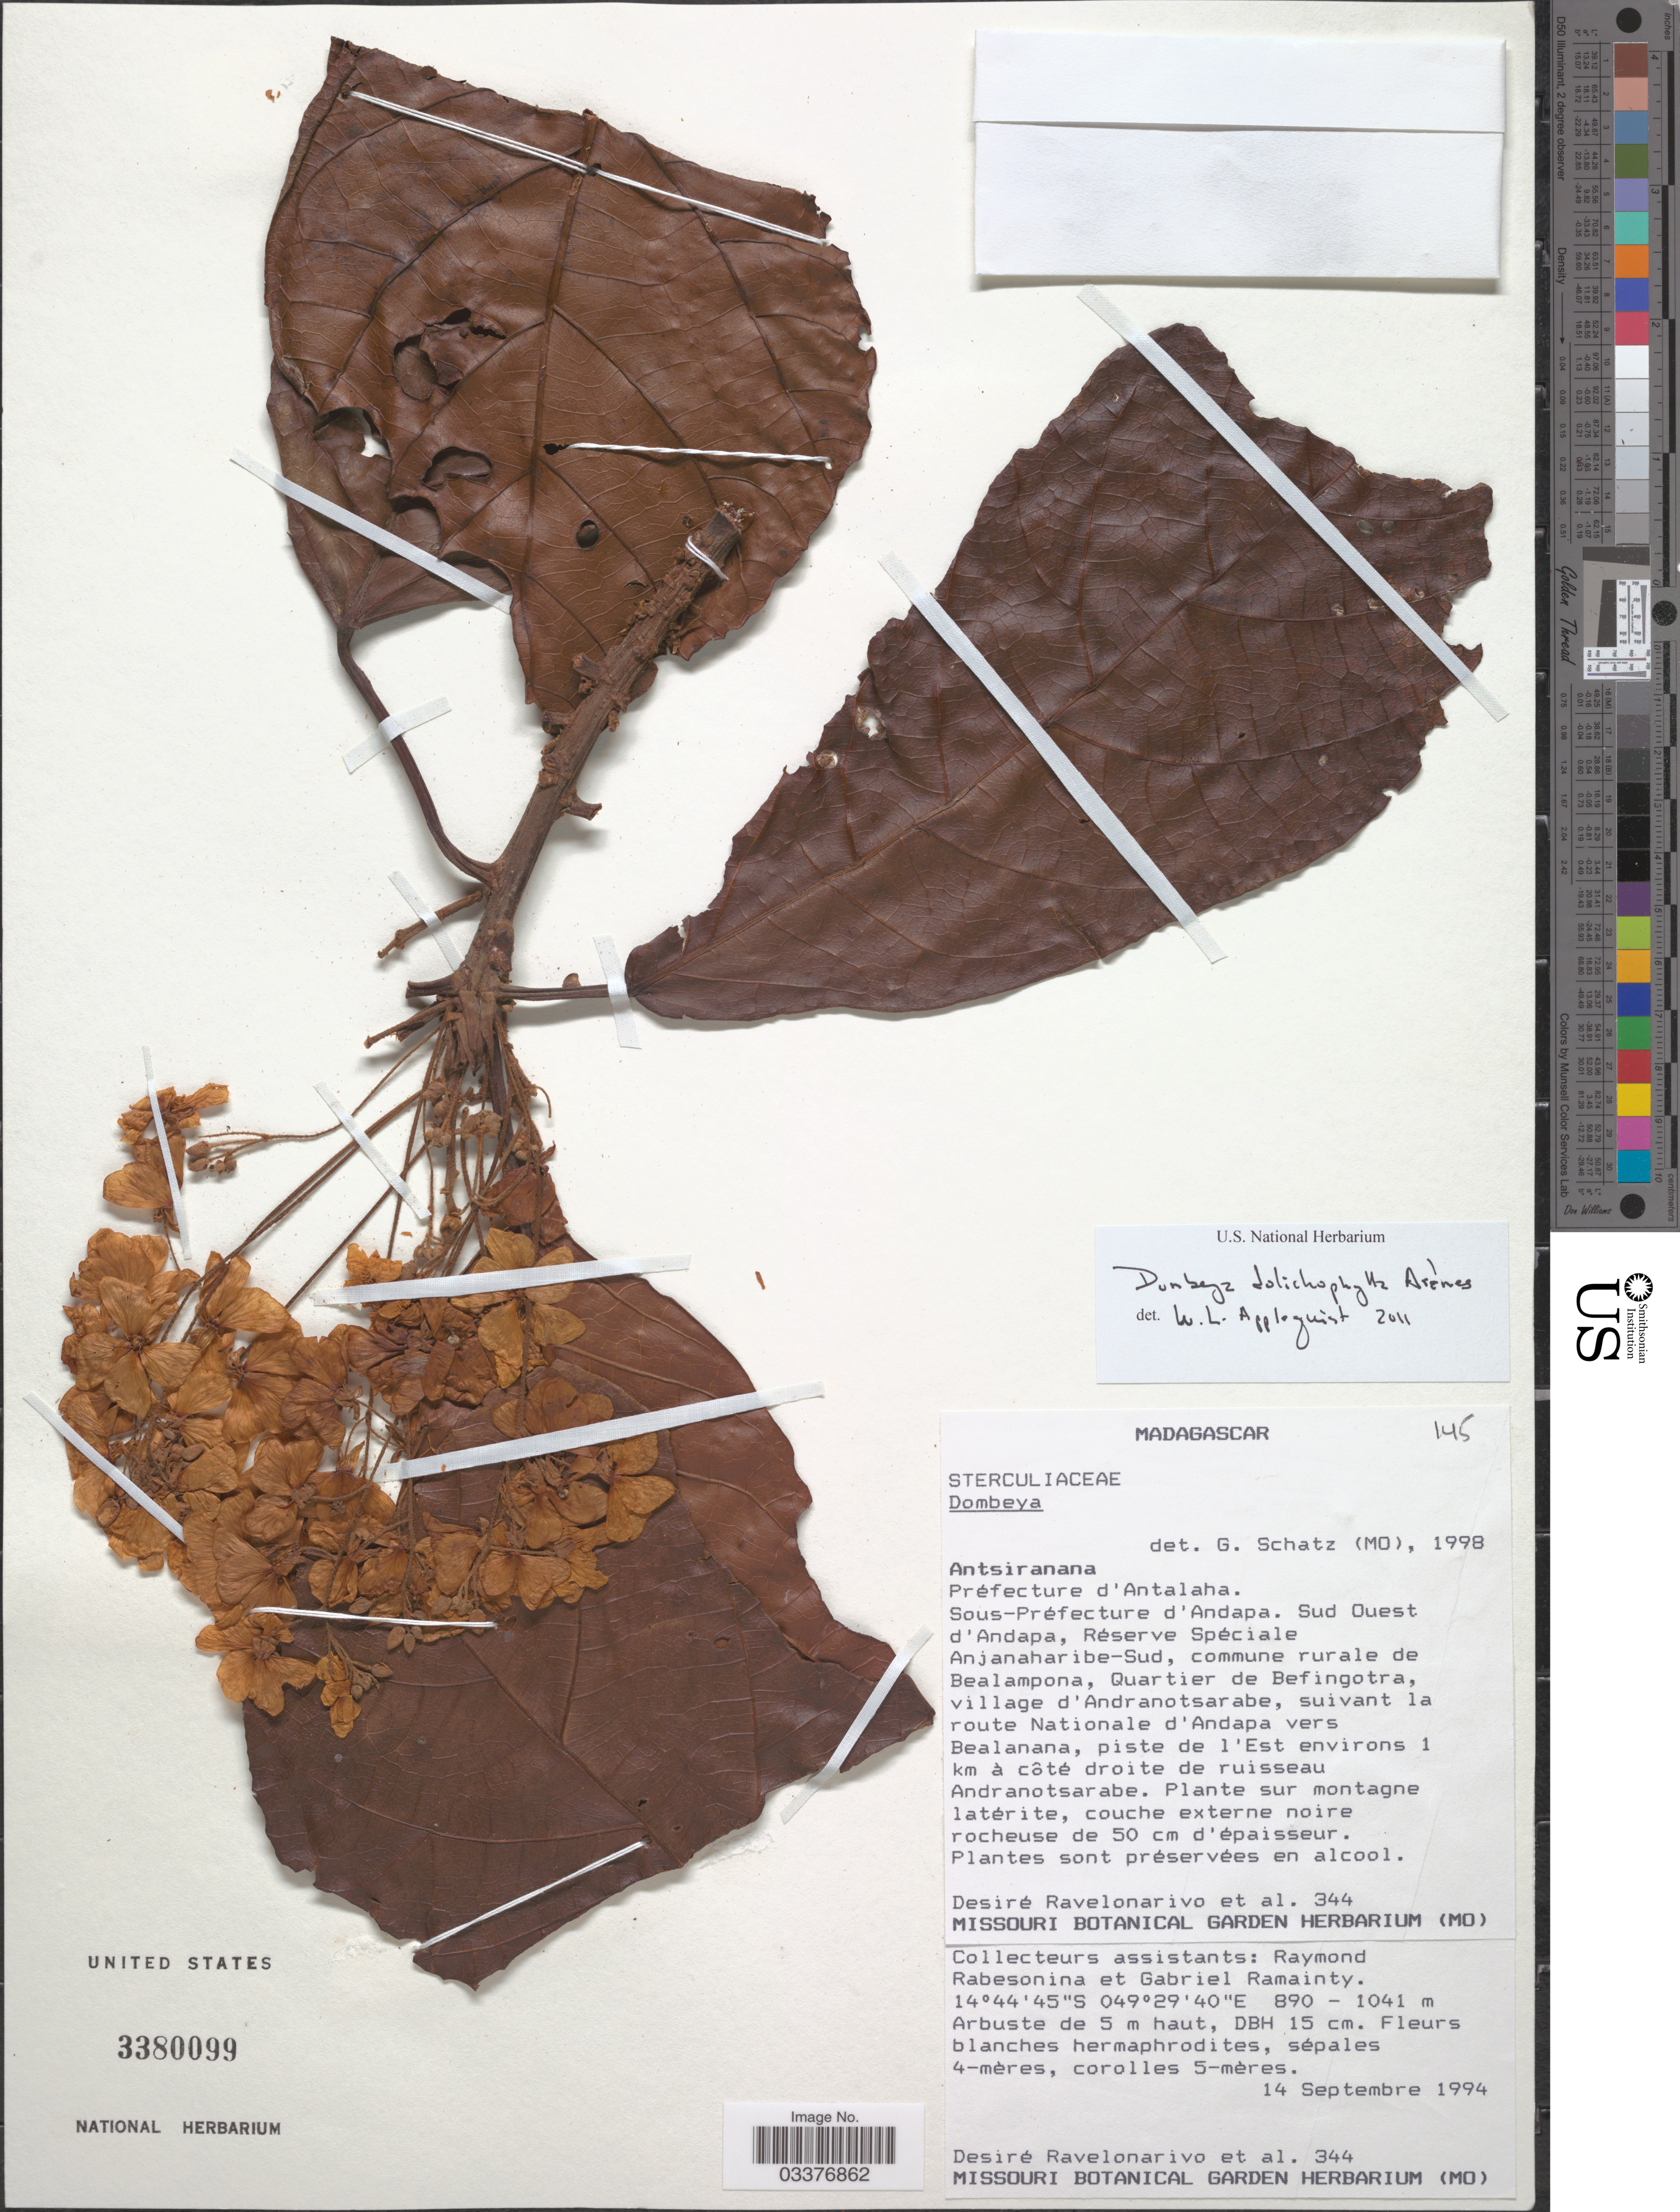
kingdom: Plantae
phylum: Tracheophyta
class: Magnoliopsida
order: Malvales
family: Malvaceae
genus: Dombeya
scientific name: Dombeya dolichophylla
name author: Arènes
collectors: D. Ravelonarivo, R. Rabesonina & G. Ramainty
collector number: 344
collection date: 1994-09-14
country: Madagascar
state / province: Sava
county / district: Andapa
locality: Préfecture d'Antalaha. Sous-Préfecture d' Andapa. Sud Ouest d'Andapa, Réserve Spéciale Anjanaharibe-Sud, commune rurale de Bealampona, Quartier de Befingotra, village d'Andranotsarabe, suivant la route Nationale d'Andapa vers Bealanana, piste de l'Est environs 1 km à côté droite de ruisseau Andranotsarabe.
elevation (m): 890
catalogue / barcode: US 3380099